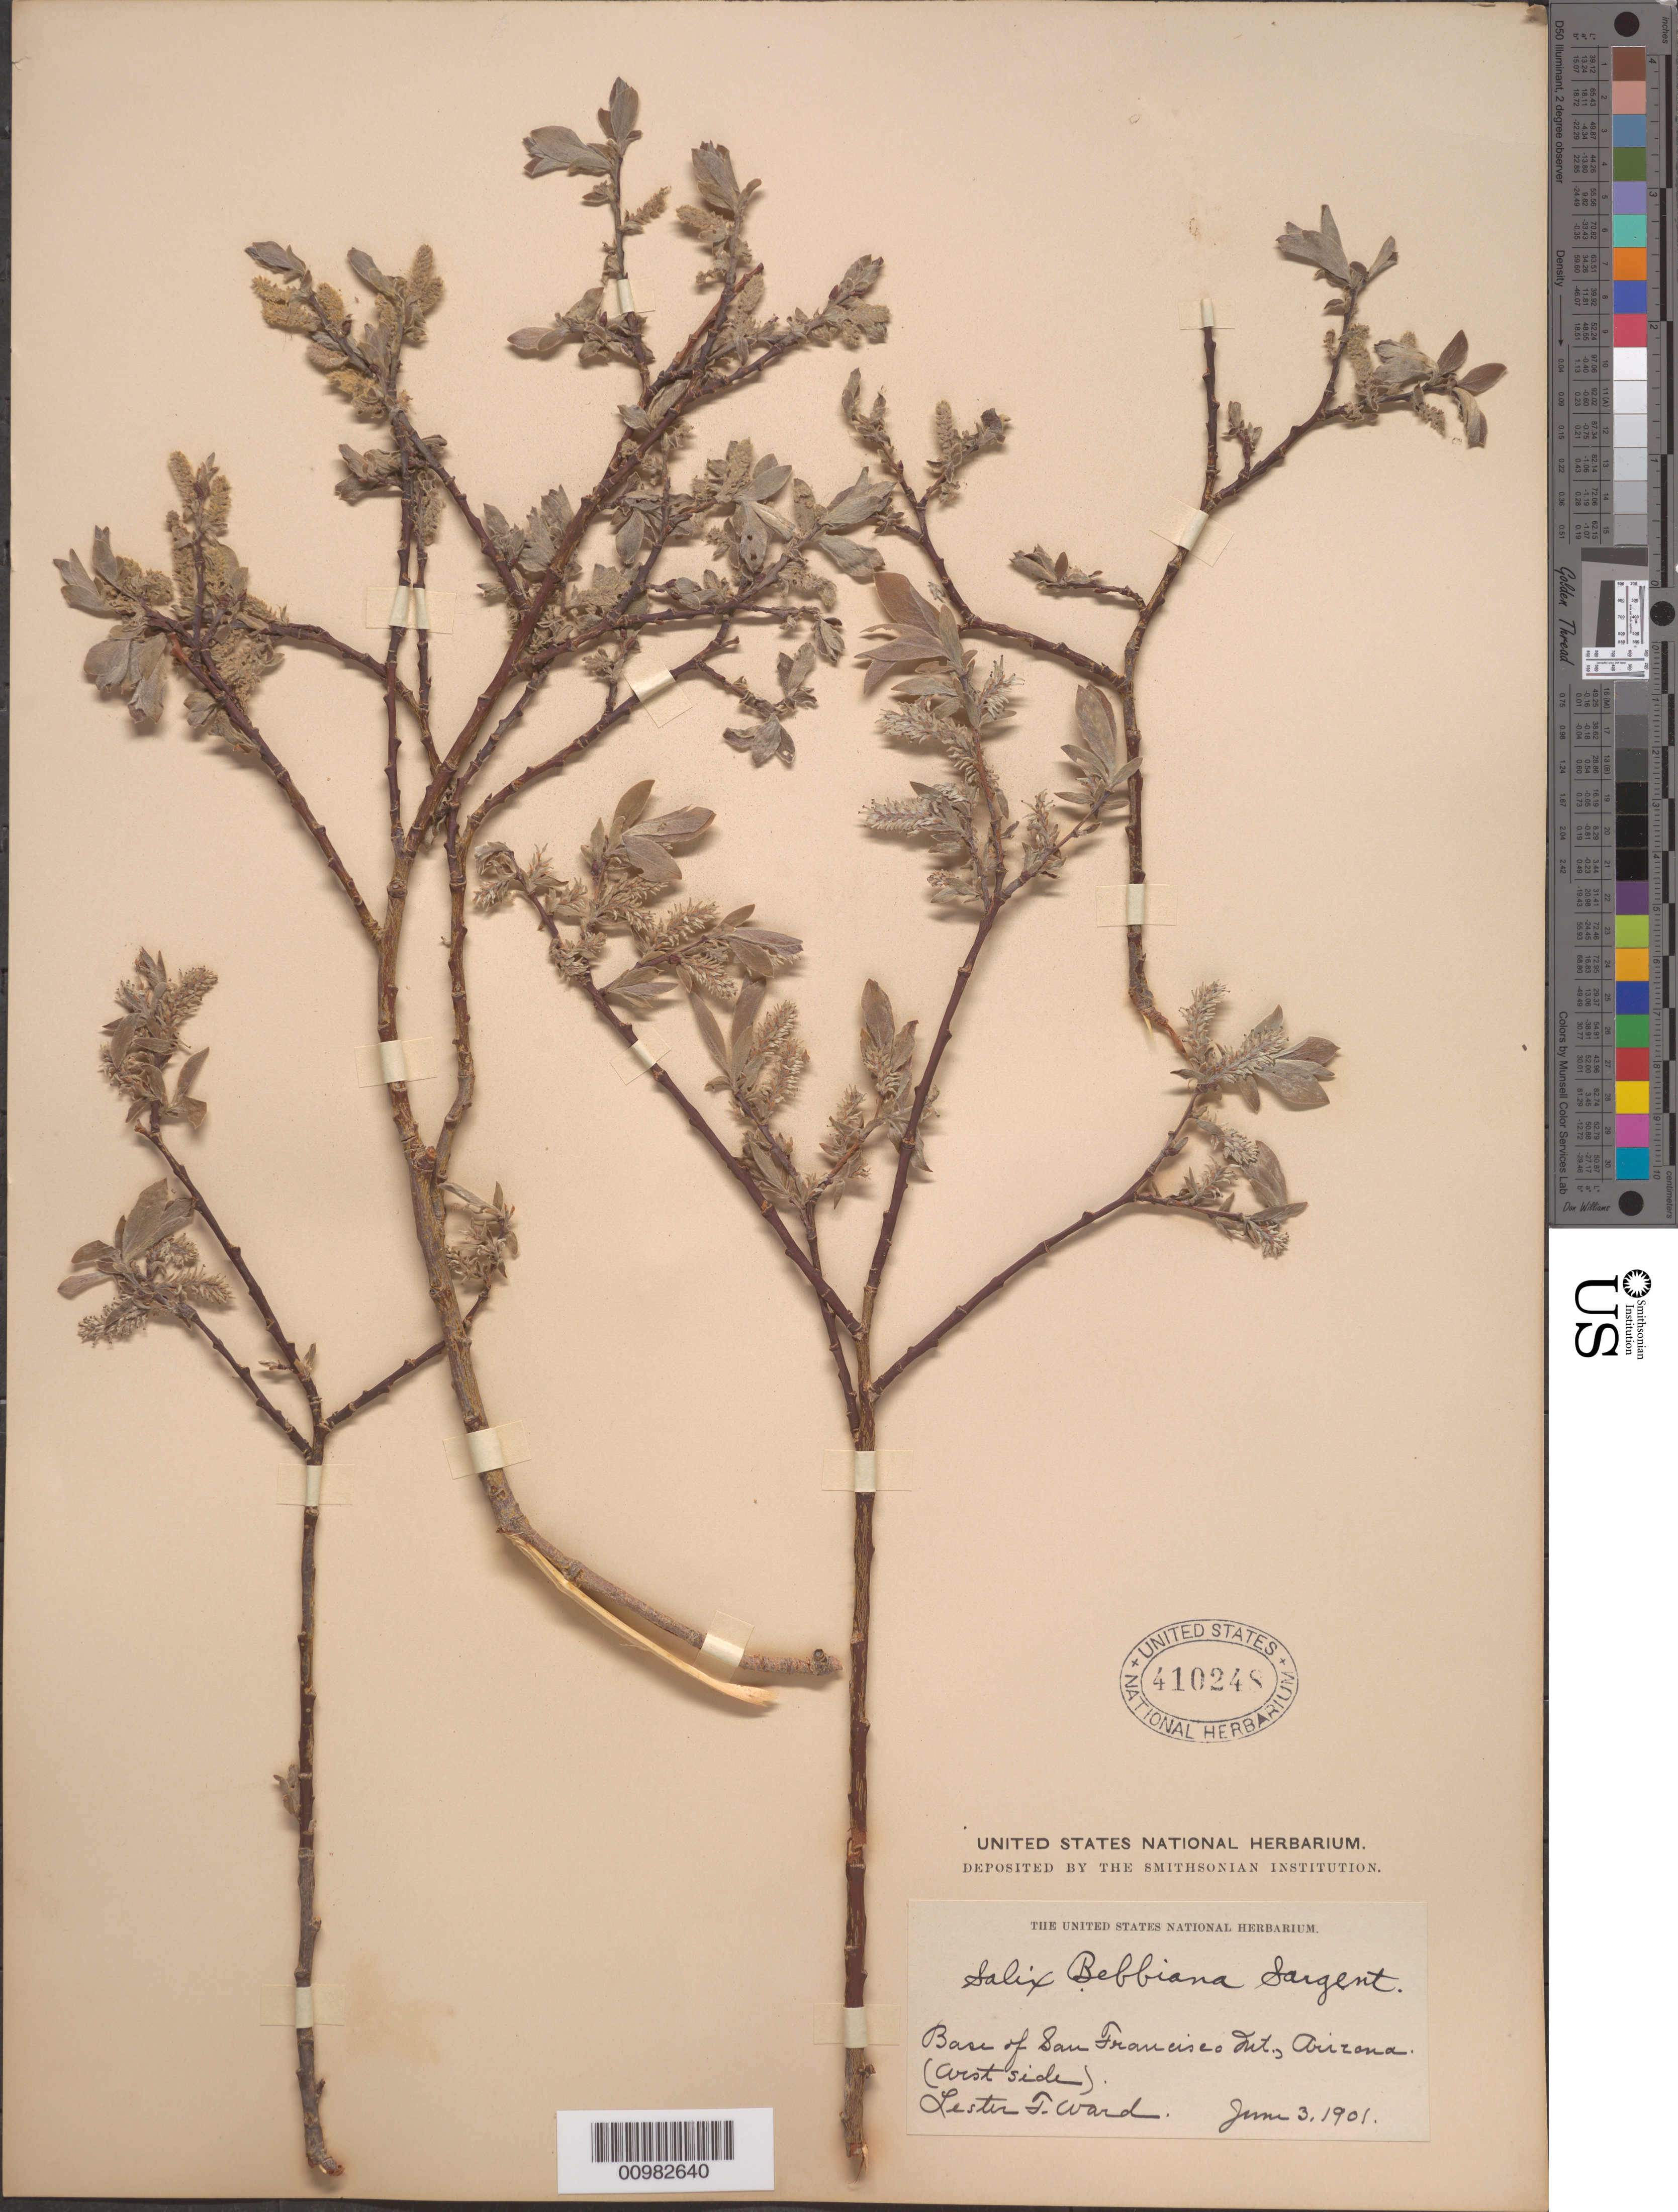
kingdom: Plantae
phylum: Tracheophyta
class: Magnoliopsida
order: Malpighiales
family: Salicaceae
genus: Salix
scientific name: Salix bebbiana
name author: Sarg.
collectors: L. F. Ward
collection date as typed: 03 Jun 1901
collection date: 1901-06-03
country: United States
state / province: Arizona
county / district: Coconino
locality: Base of San Francisco Mountains (West side).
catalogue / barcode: US 410248